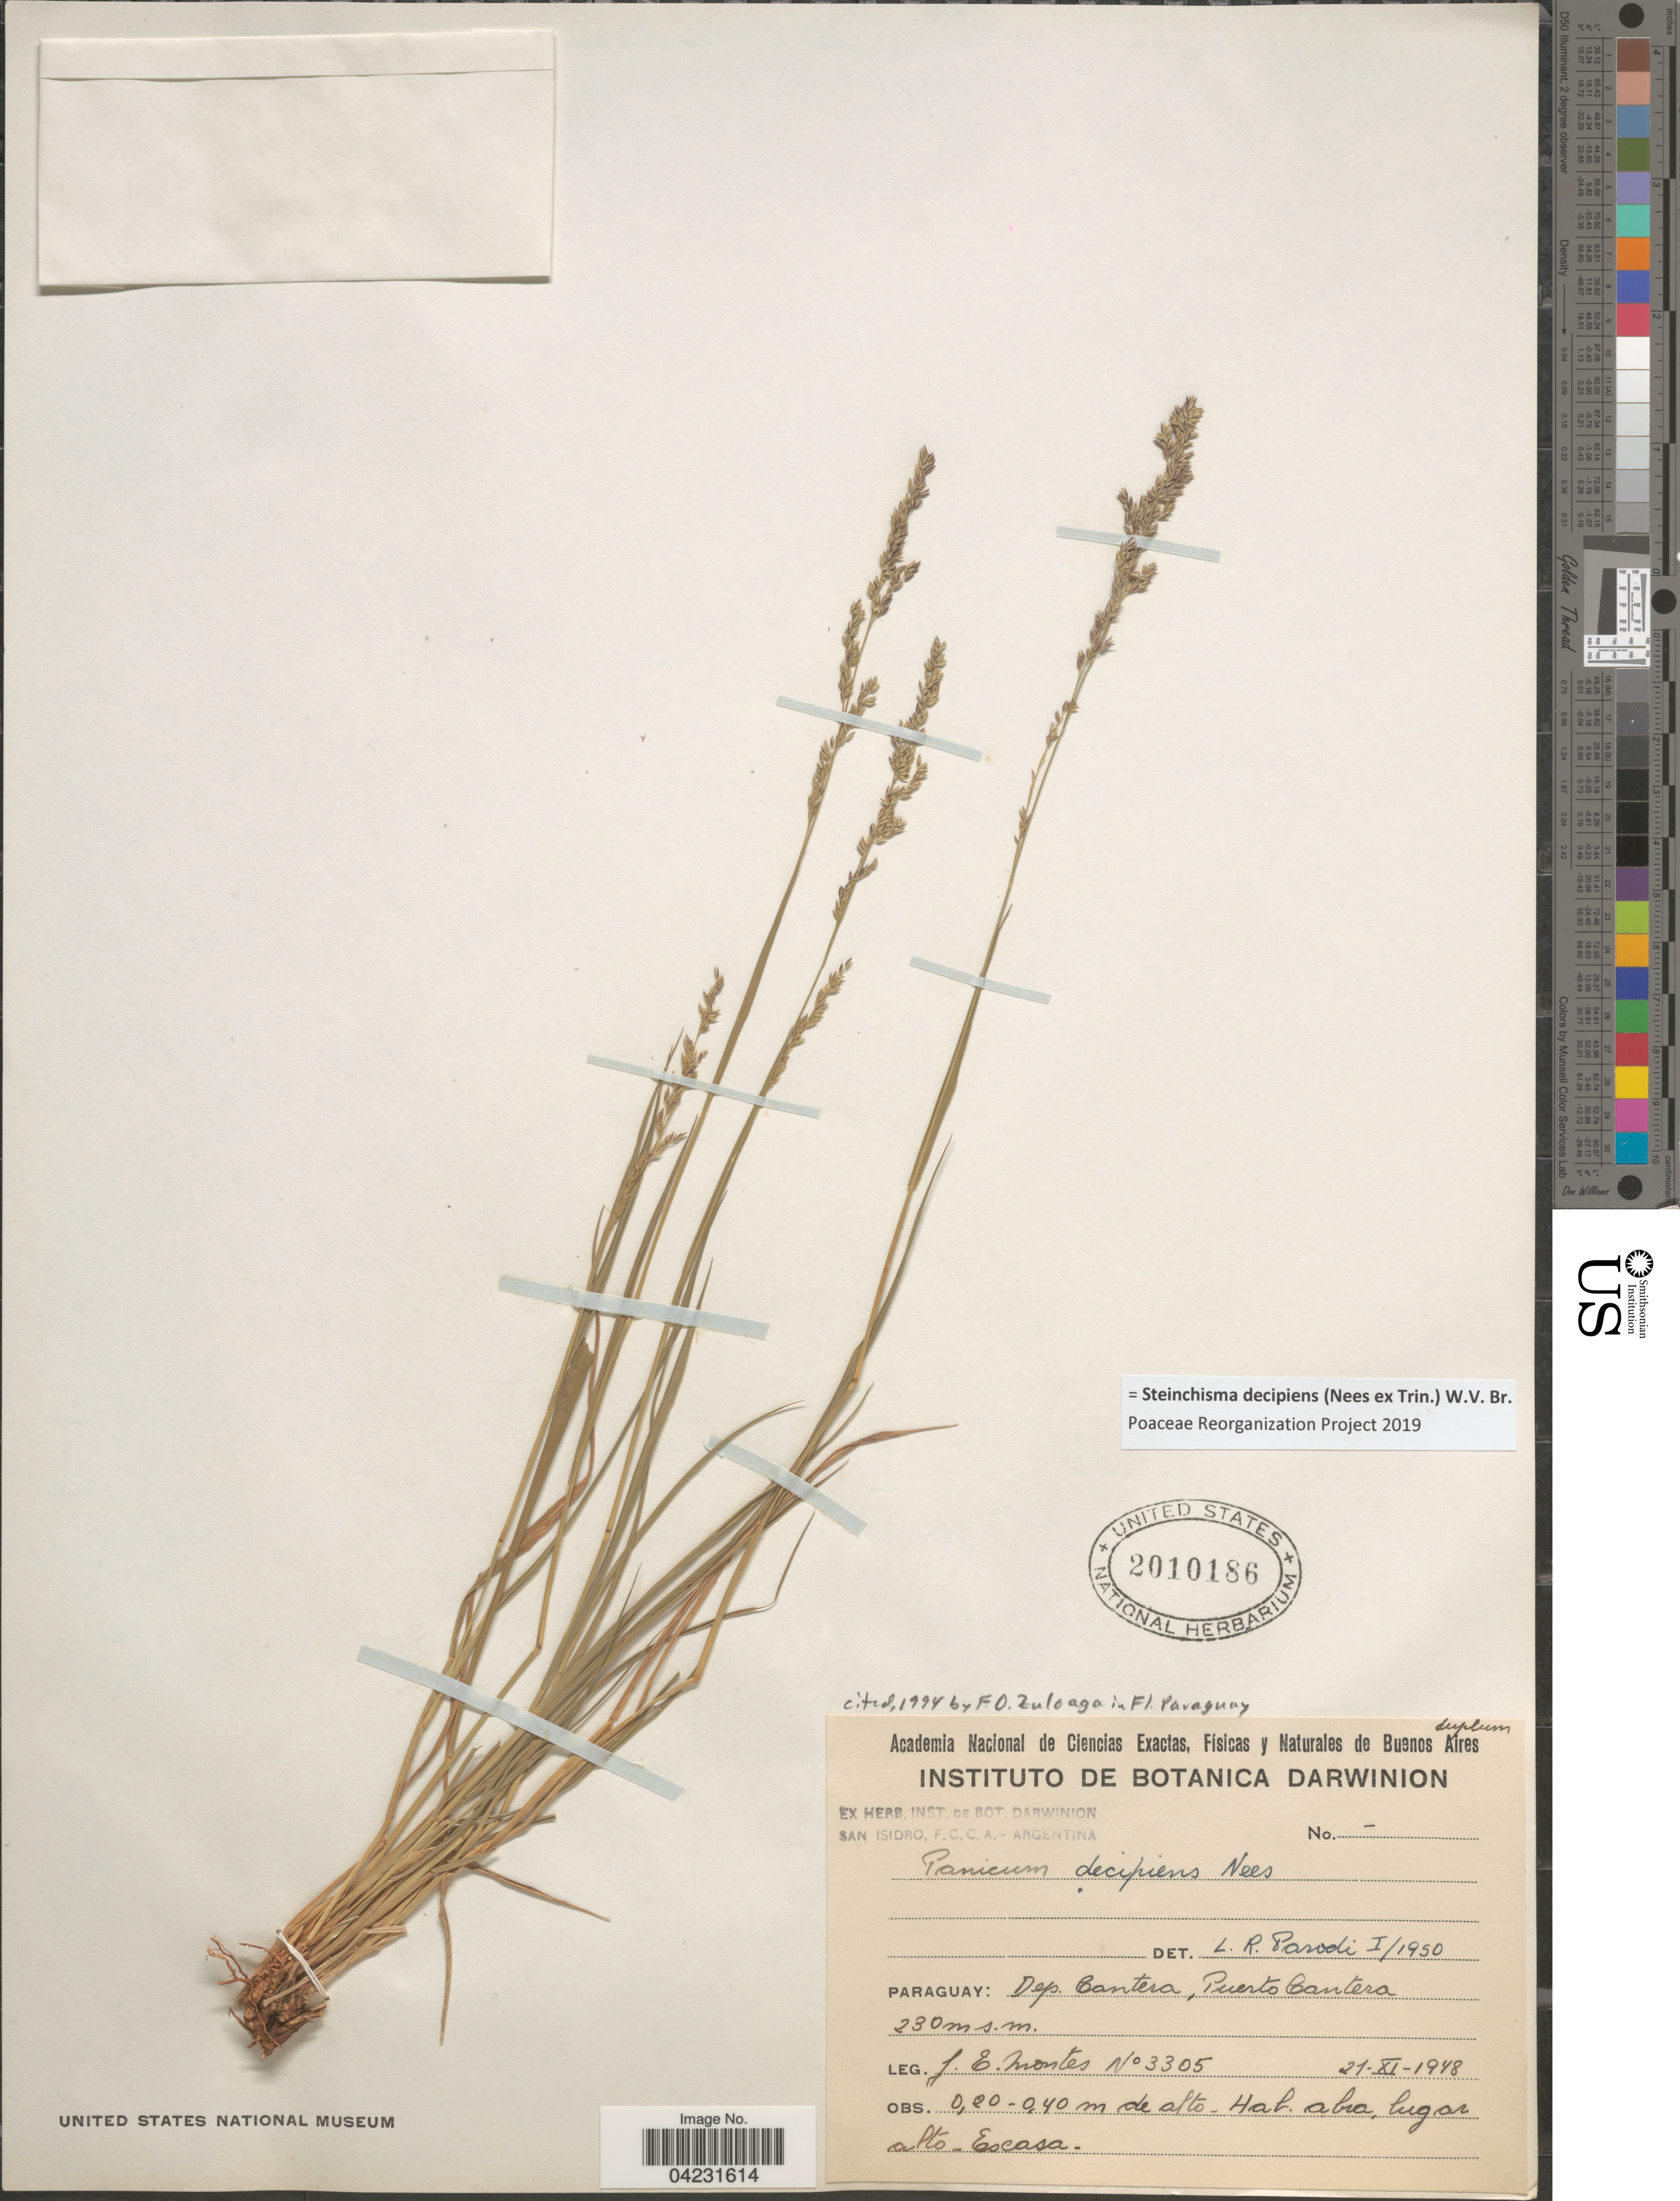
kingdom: Plantae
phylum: Tracheophyta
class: Liliopsida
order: Poales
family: Poaceae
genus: Steinchisma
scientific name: Steinchisma decipiens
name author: (Nees ex Trin.) W.V. Br.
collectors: J. E. Montes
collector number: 3305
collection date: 1948-11-21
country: Paraguay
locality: Dep. Cantera, Puerto Cantera.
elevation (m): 230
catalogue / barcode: US 2010186